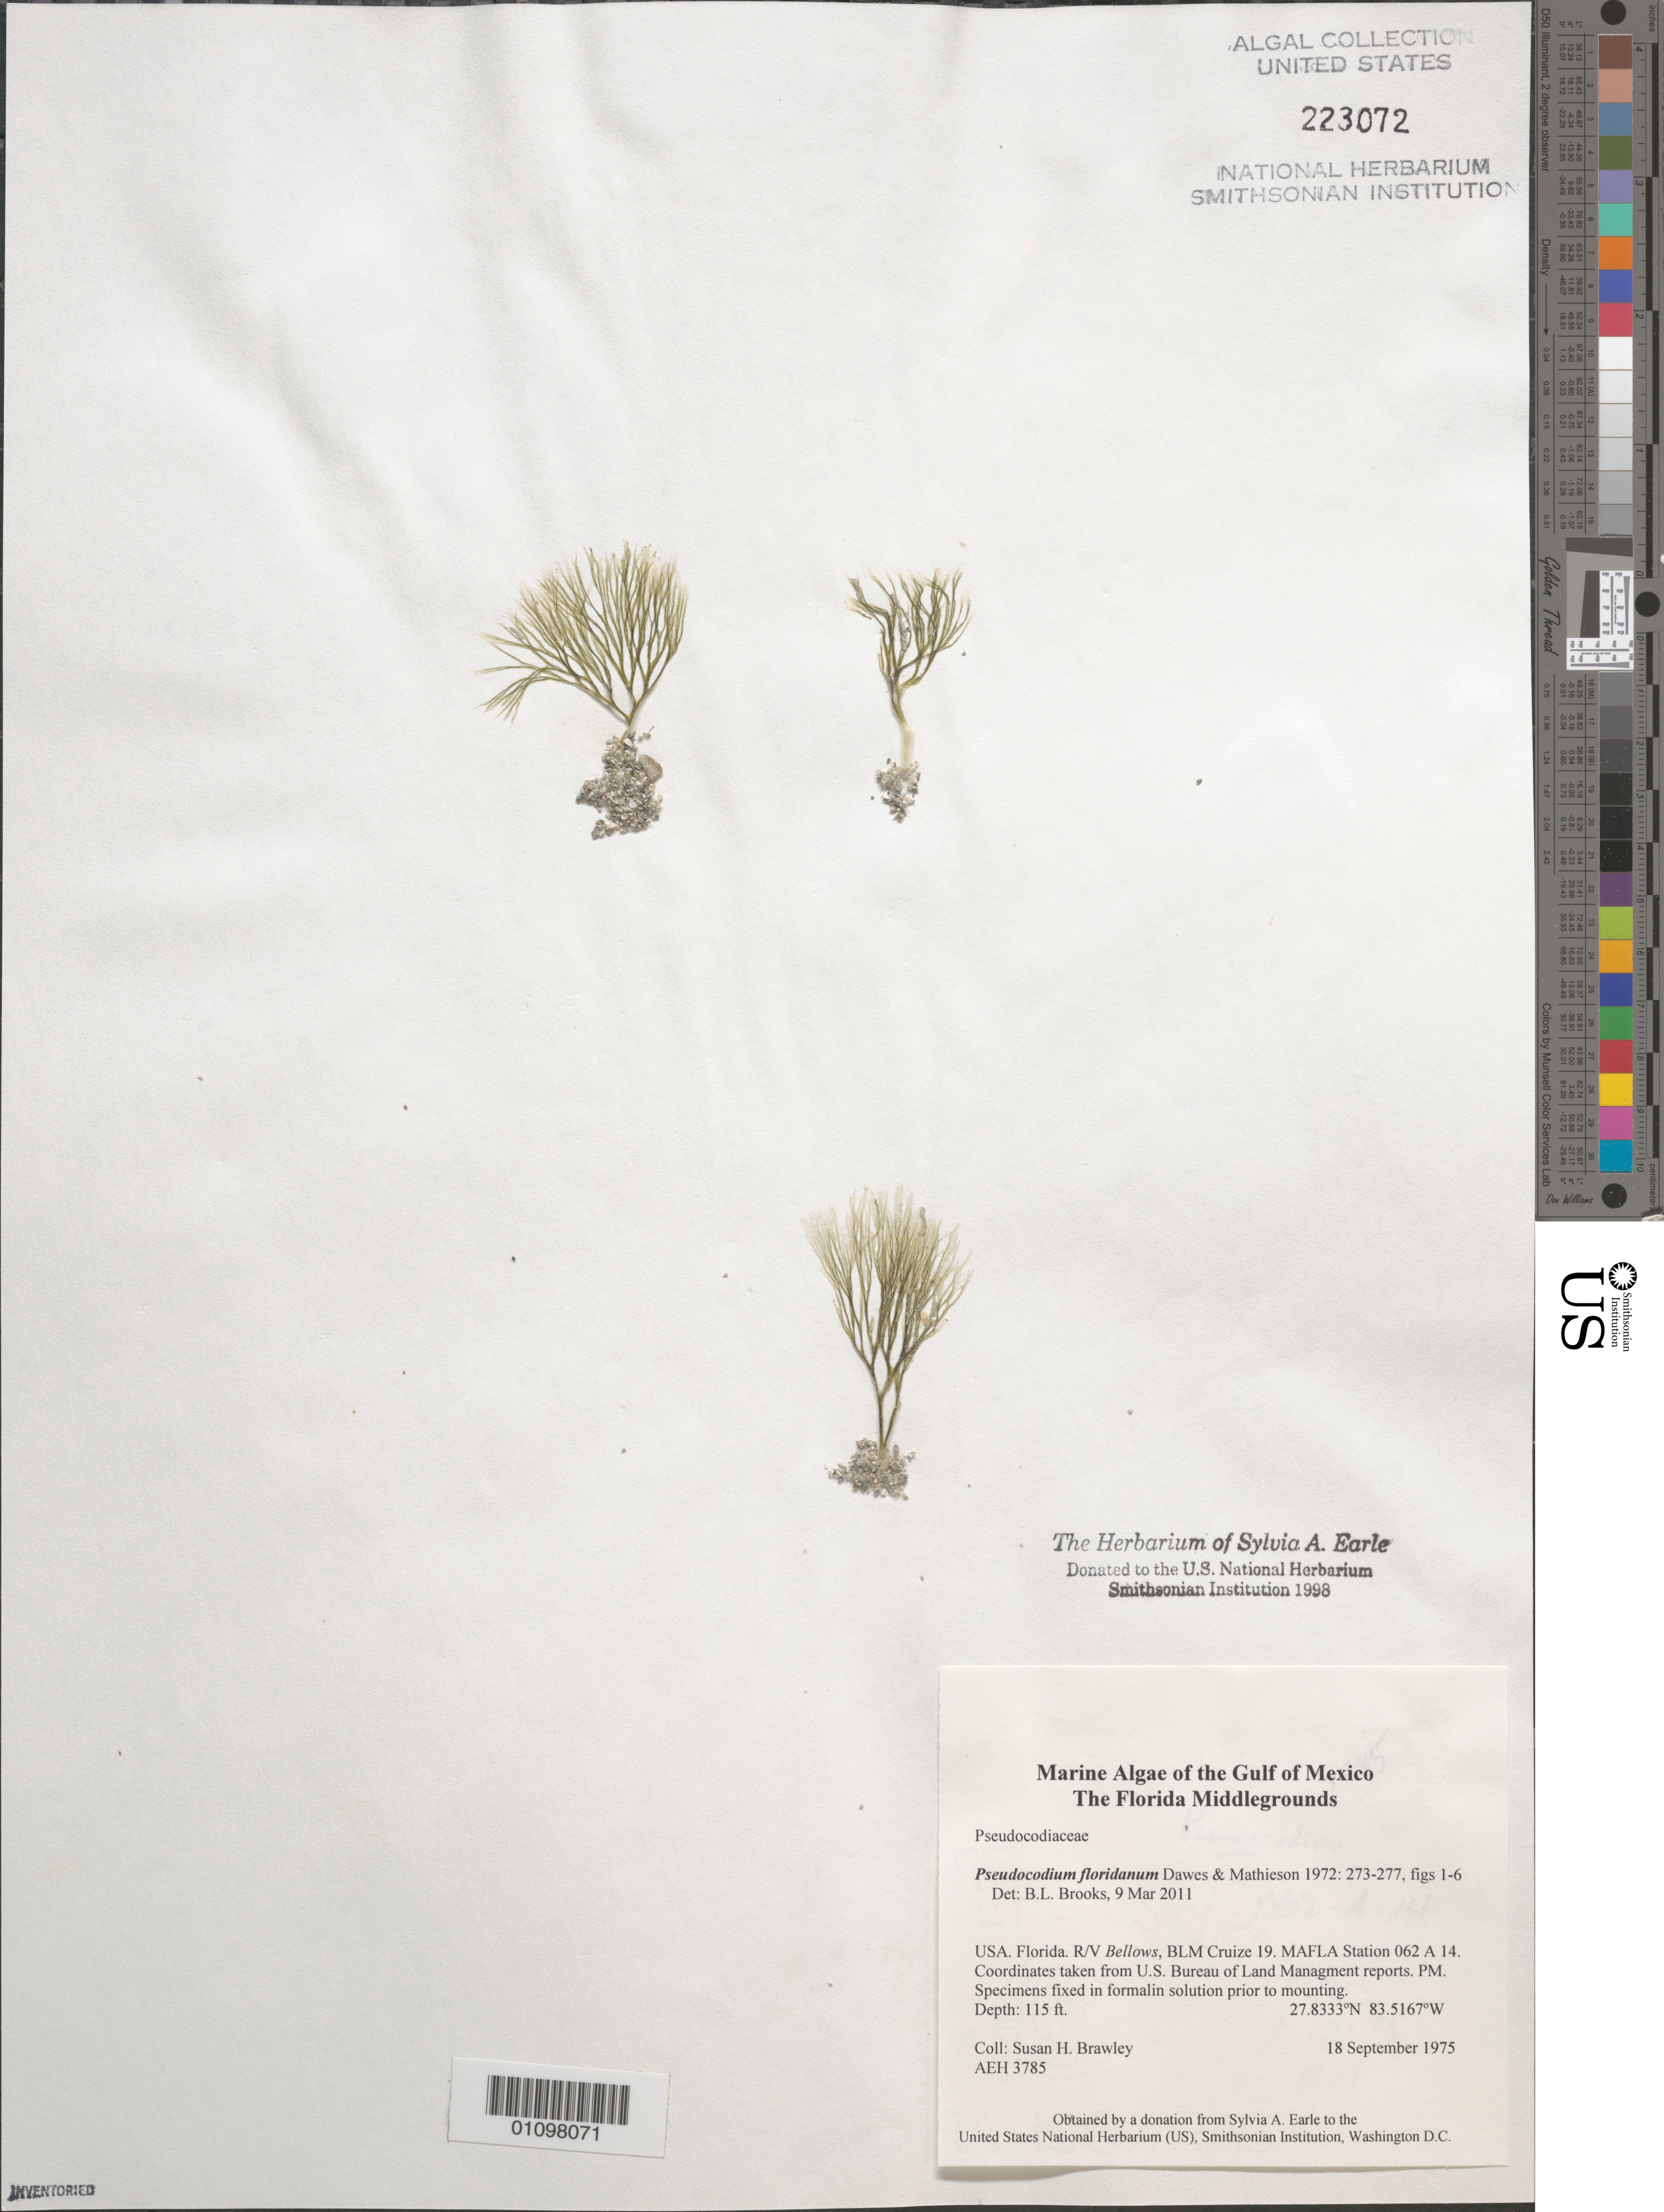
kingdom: Plantae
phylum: Chlorophyta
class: Ulvophyceae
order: Bryopsidales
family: Pseudocodiaceae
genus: Pseudocodium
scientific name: Pseudocodium floridanum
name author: Dawes & A.C. Mathieson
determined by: Brooks, B. L., (BOT), Smithsonian Institution - National Museum of Natural History (UNITED STATES)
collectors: S. Brawley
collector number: SAEH 3785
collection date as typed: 18 Sep 1975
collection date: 1975-09-18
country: United States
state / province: Florida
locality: Gulf of Mexico, Florida Middle Grounds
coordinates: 27.8333 N, 83.5167 W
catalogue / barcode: US 223072